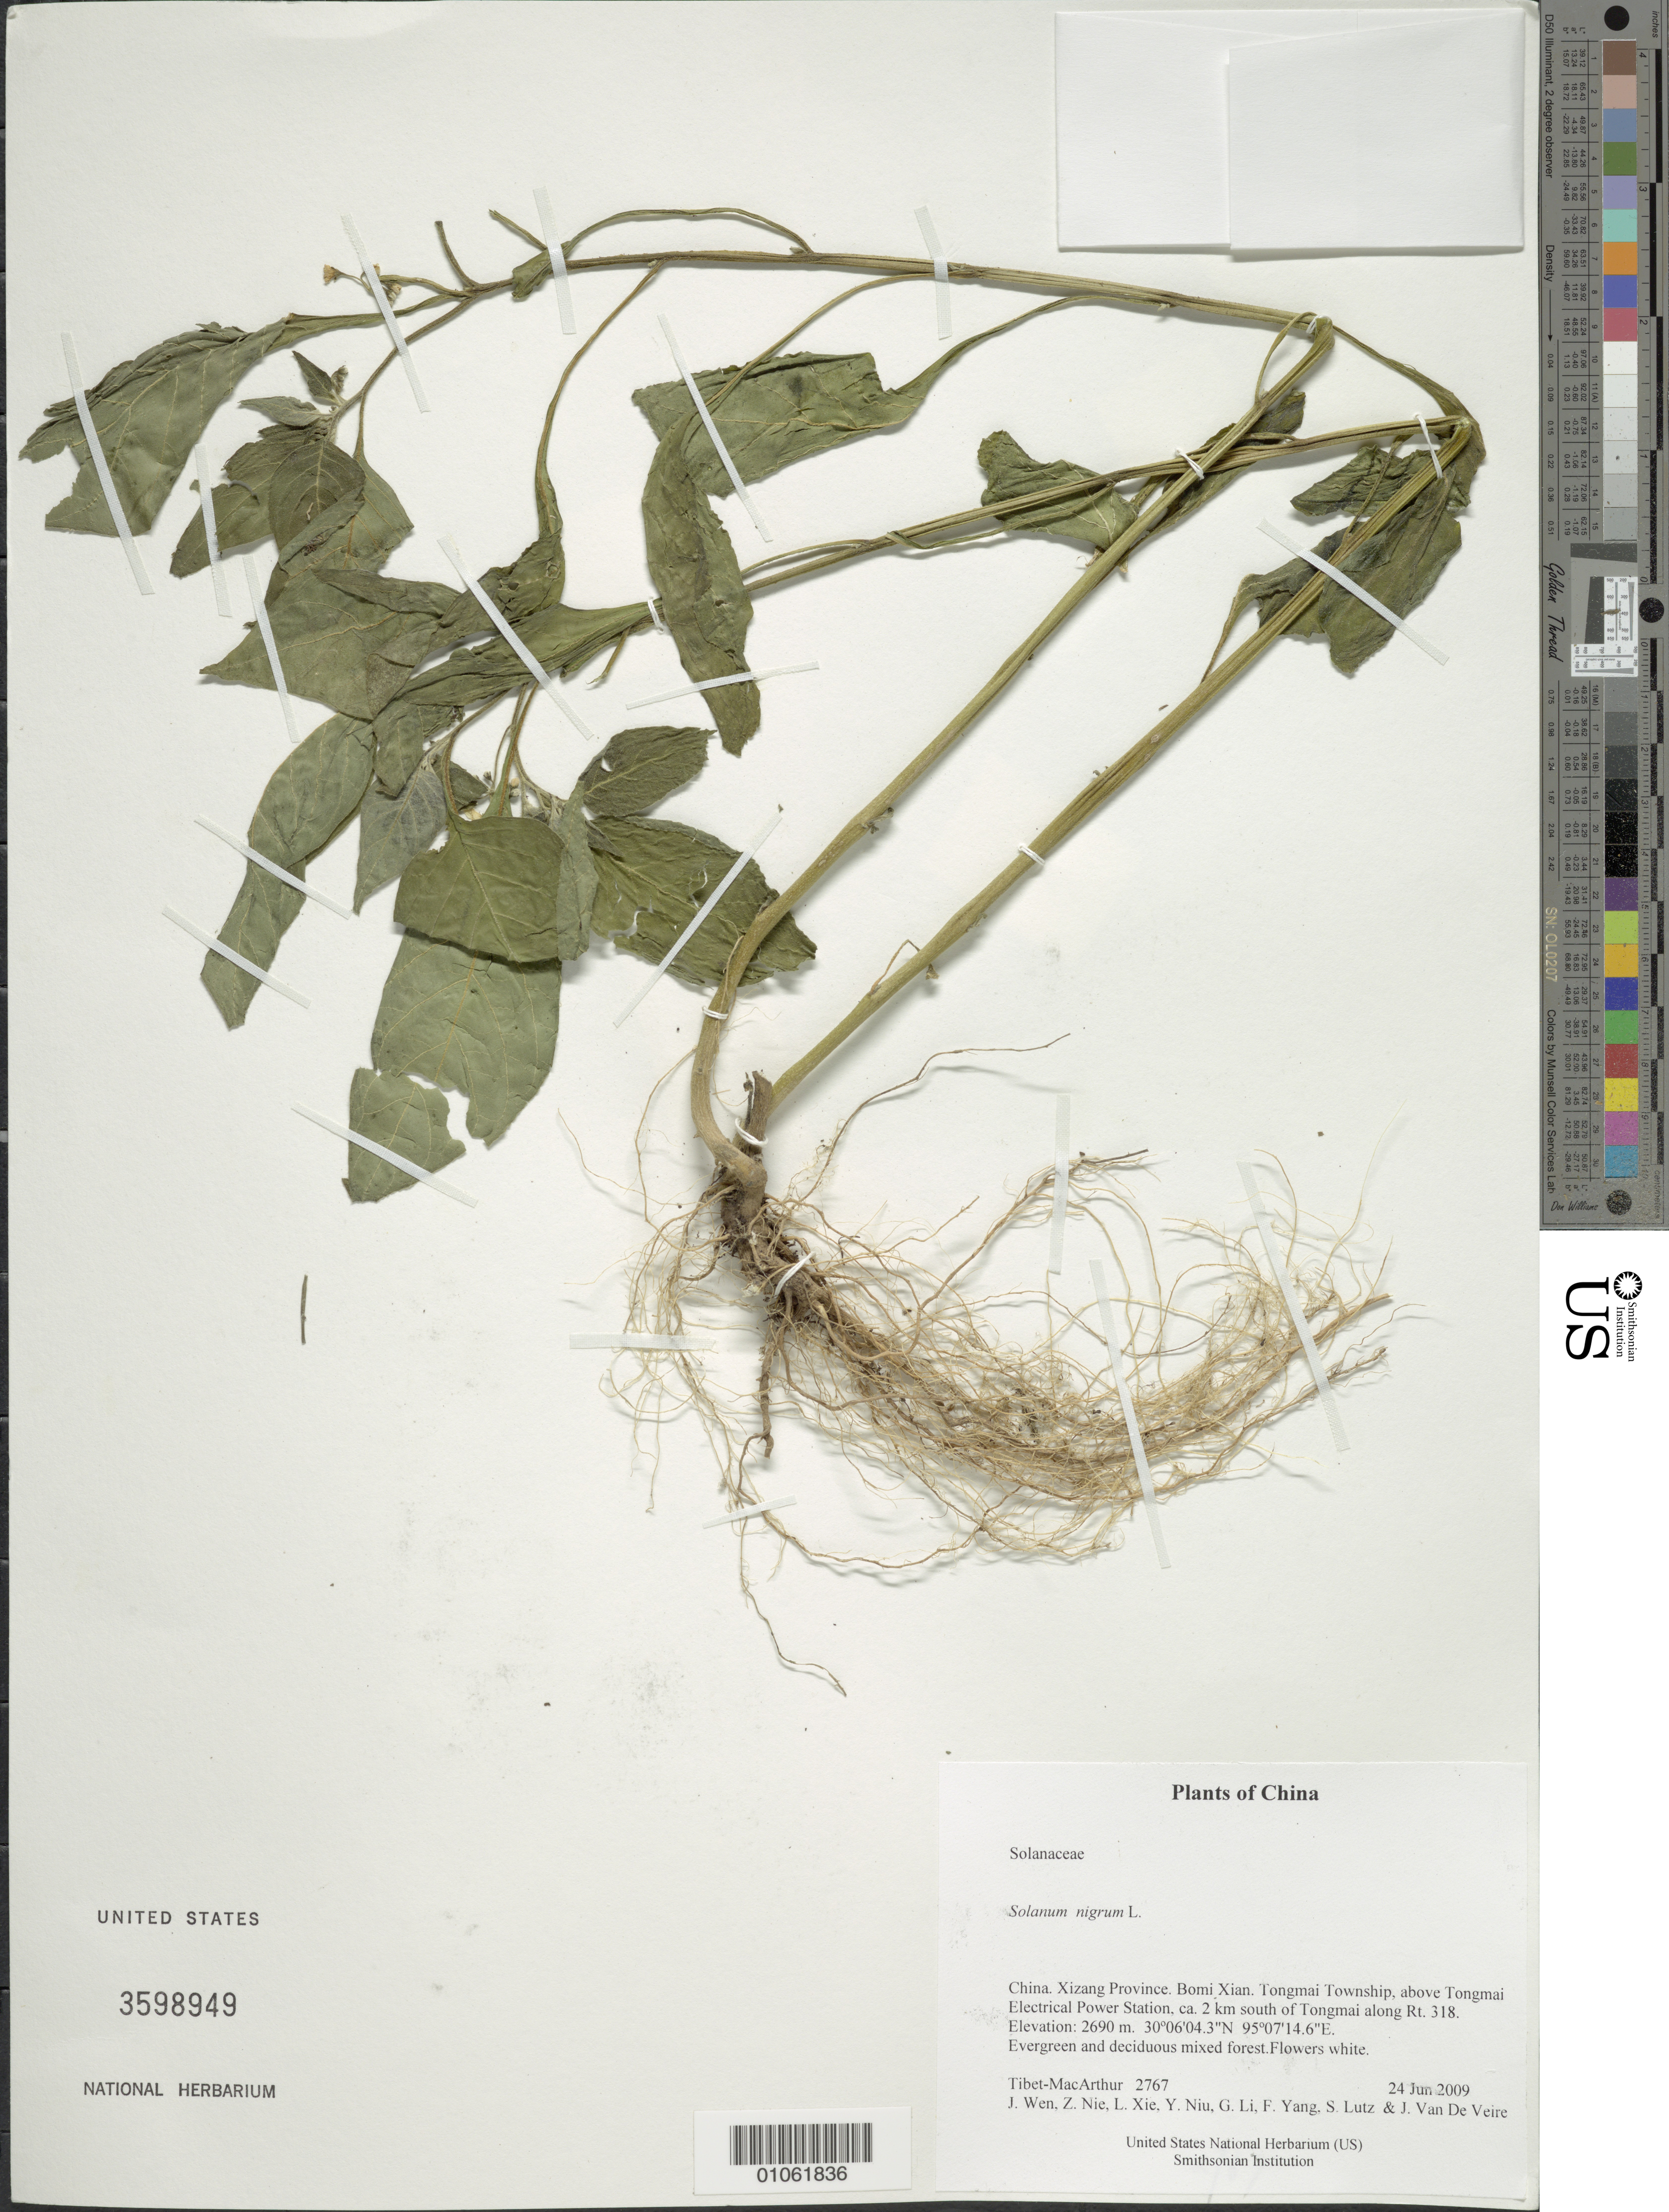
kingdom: Plantae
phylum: Tracheophyta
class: Magnoliopsida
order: Solanales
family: Solanaceae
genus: Solanum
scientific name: Solanum nigrum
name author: L.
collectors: Tibet-MacArthur, J. Wen, Z. Nie, L. Xie, Y. Niu, G. Li, F. Yang, S. Lutz & J. Van De Veire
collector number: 2767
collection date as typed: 24 Jun 2009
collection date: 2009-06-24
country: China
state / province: Xizang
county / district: Bomi Xian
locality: Tongmai Township, above Tongmai Electrical Power Station, ca. 2 km south of Tongmai along Rt. 318.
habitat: Evergreen and deciduous mixed forest.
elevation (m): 2690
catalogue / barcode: US 3598949